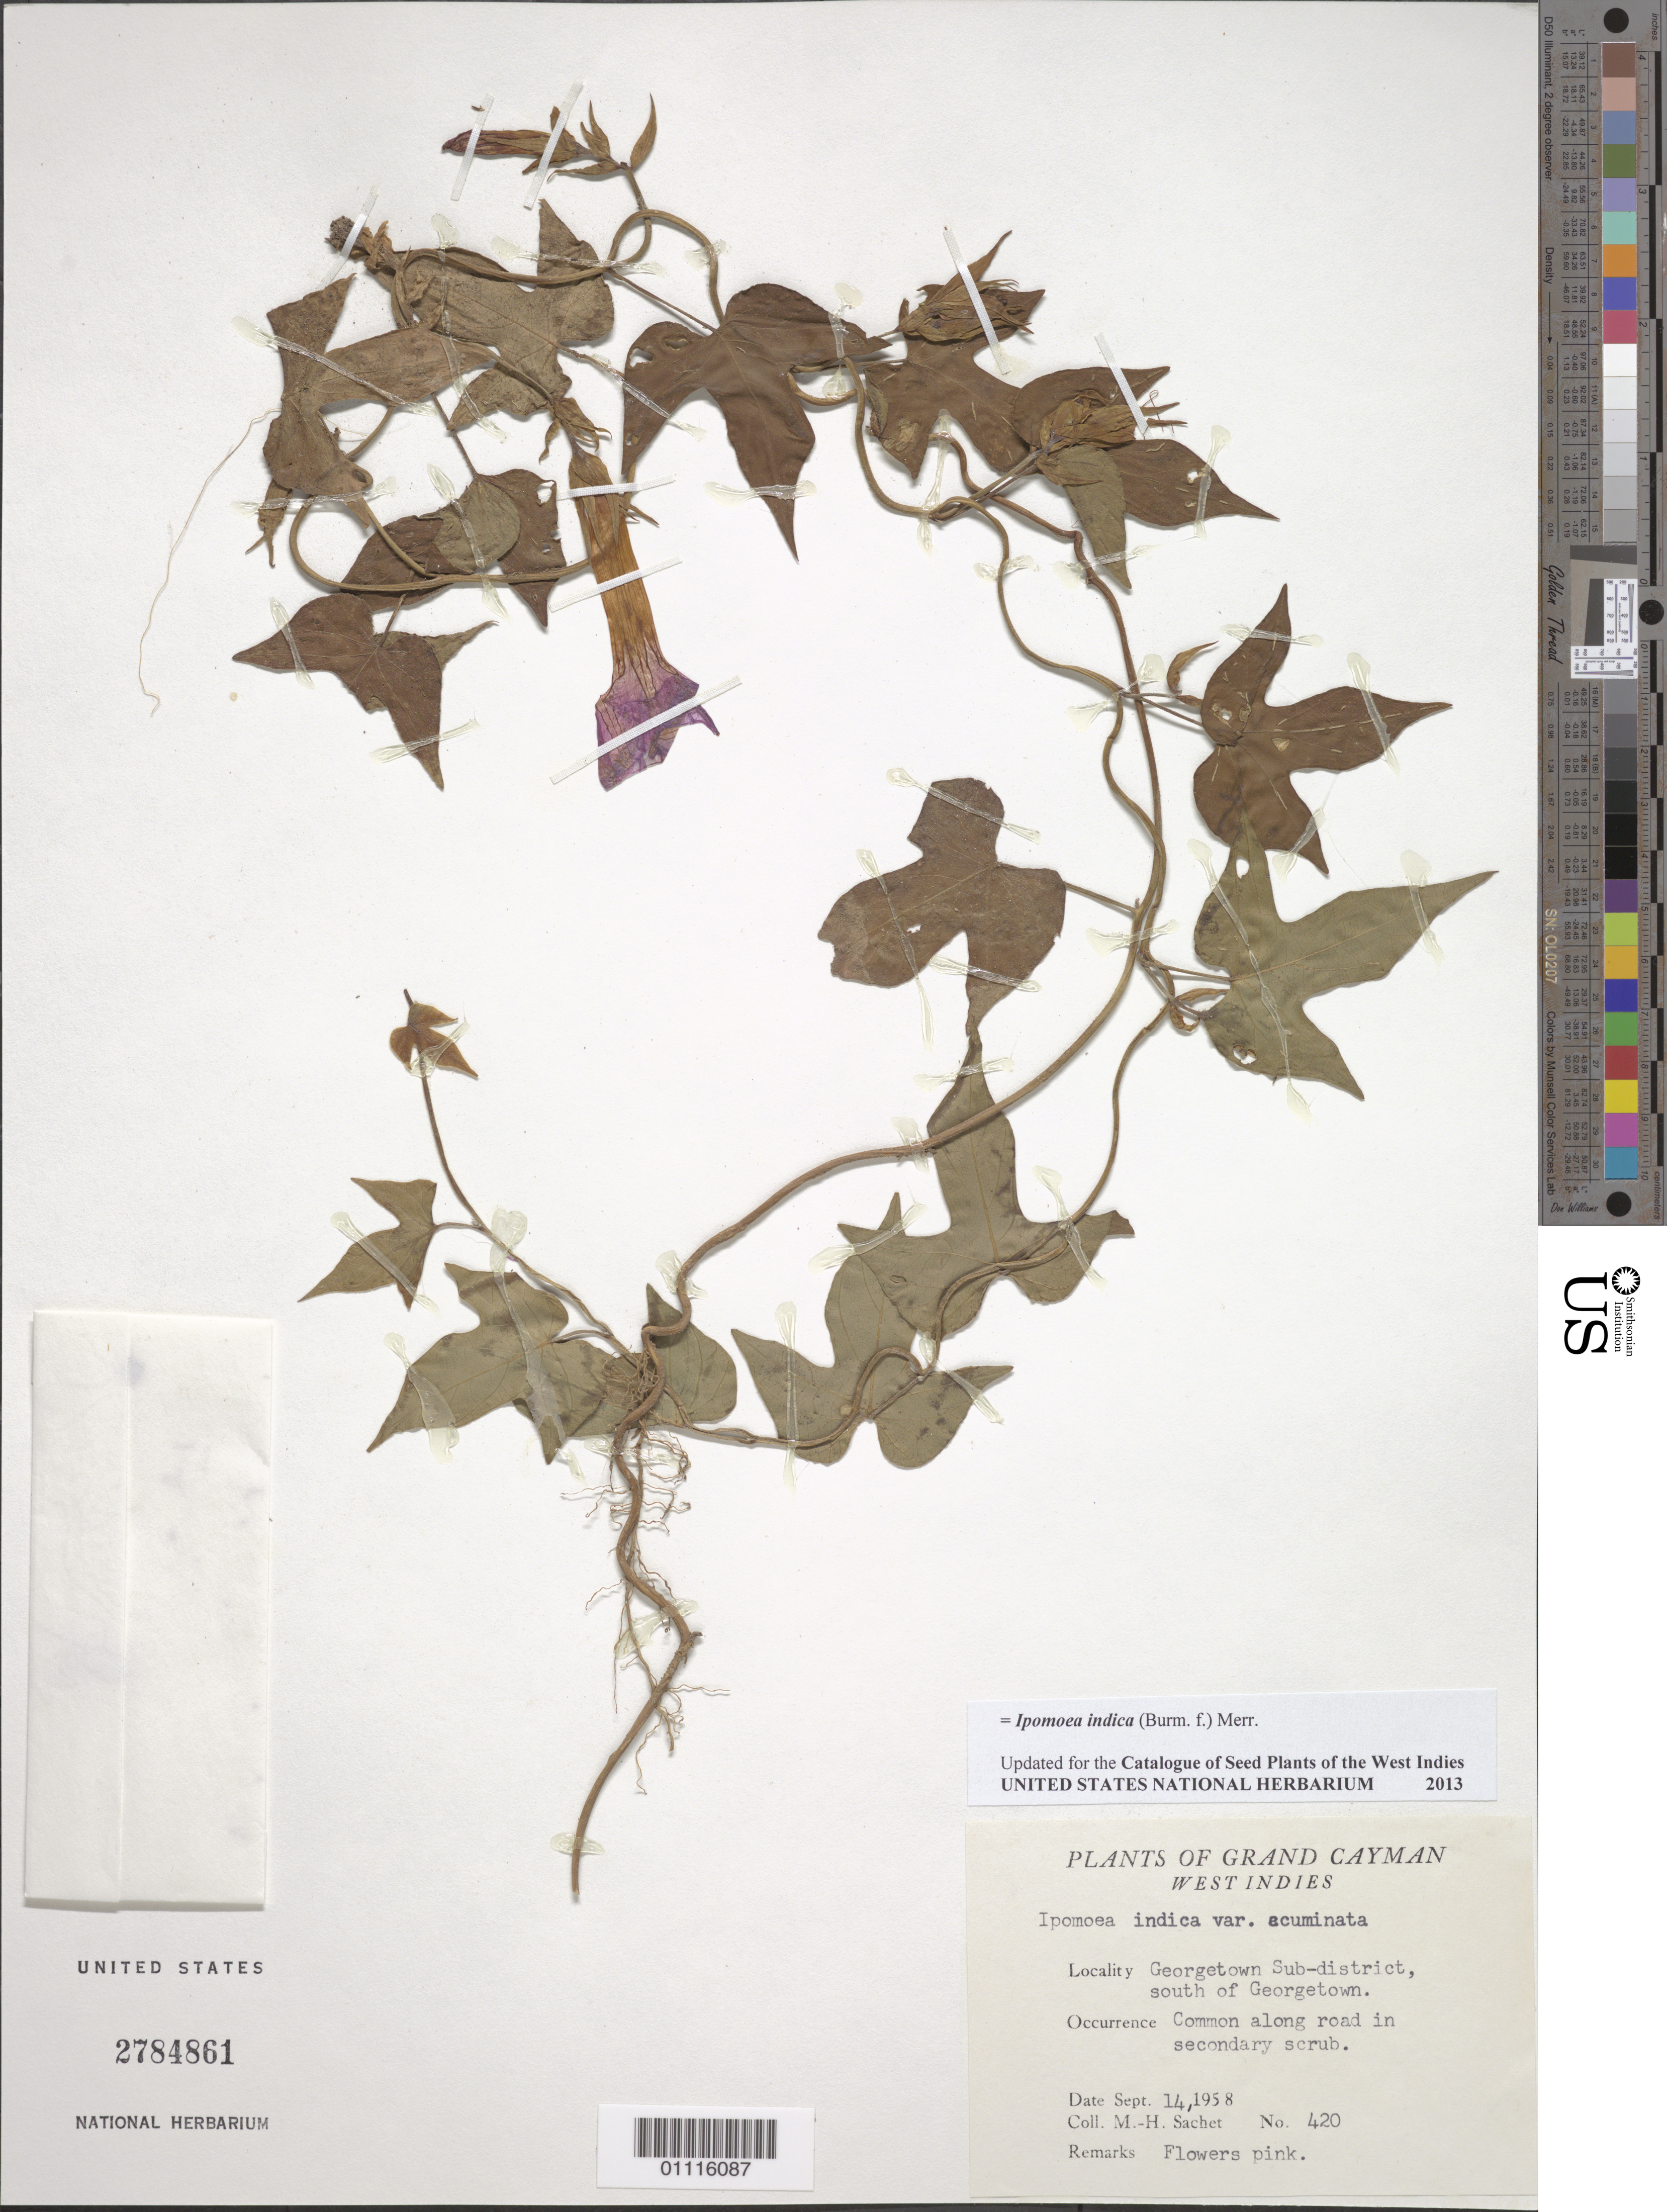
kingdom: Plantae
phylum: Tracheophyta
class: Magnoliopsida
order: Solanales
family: Convolvulaceae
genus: Ipomoea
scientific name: Ipomoea indica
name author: (Burm.) Merr.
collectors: M.-H. Sachet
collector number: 420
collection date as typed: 14 Sep 1958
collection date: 1958-09-14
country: Cayman Islands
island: Grand Cayman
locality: Georgetown Sub-district, S of Georgetown.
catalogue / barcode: US 2784861